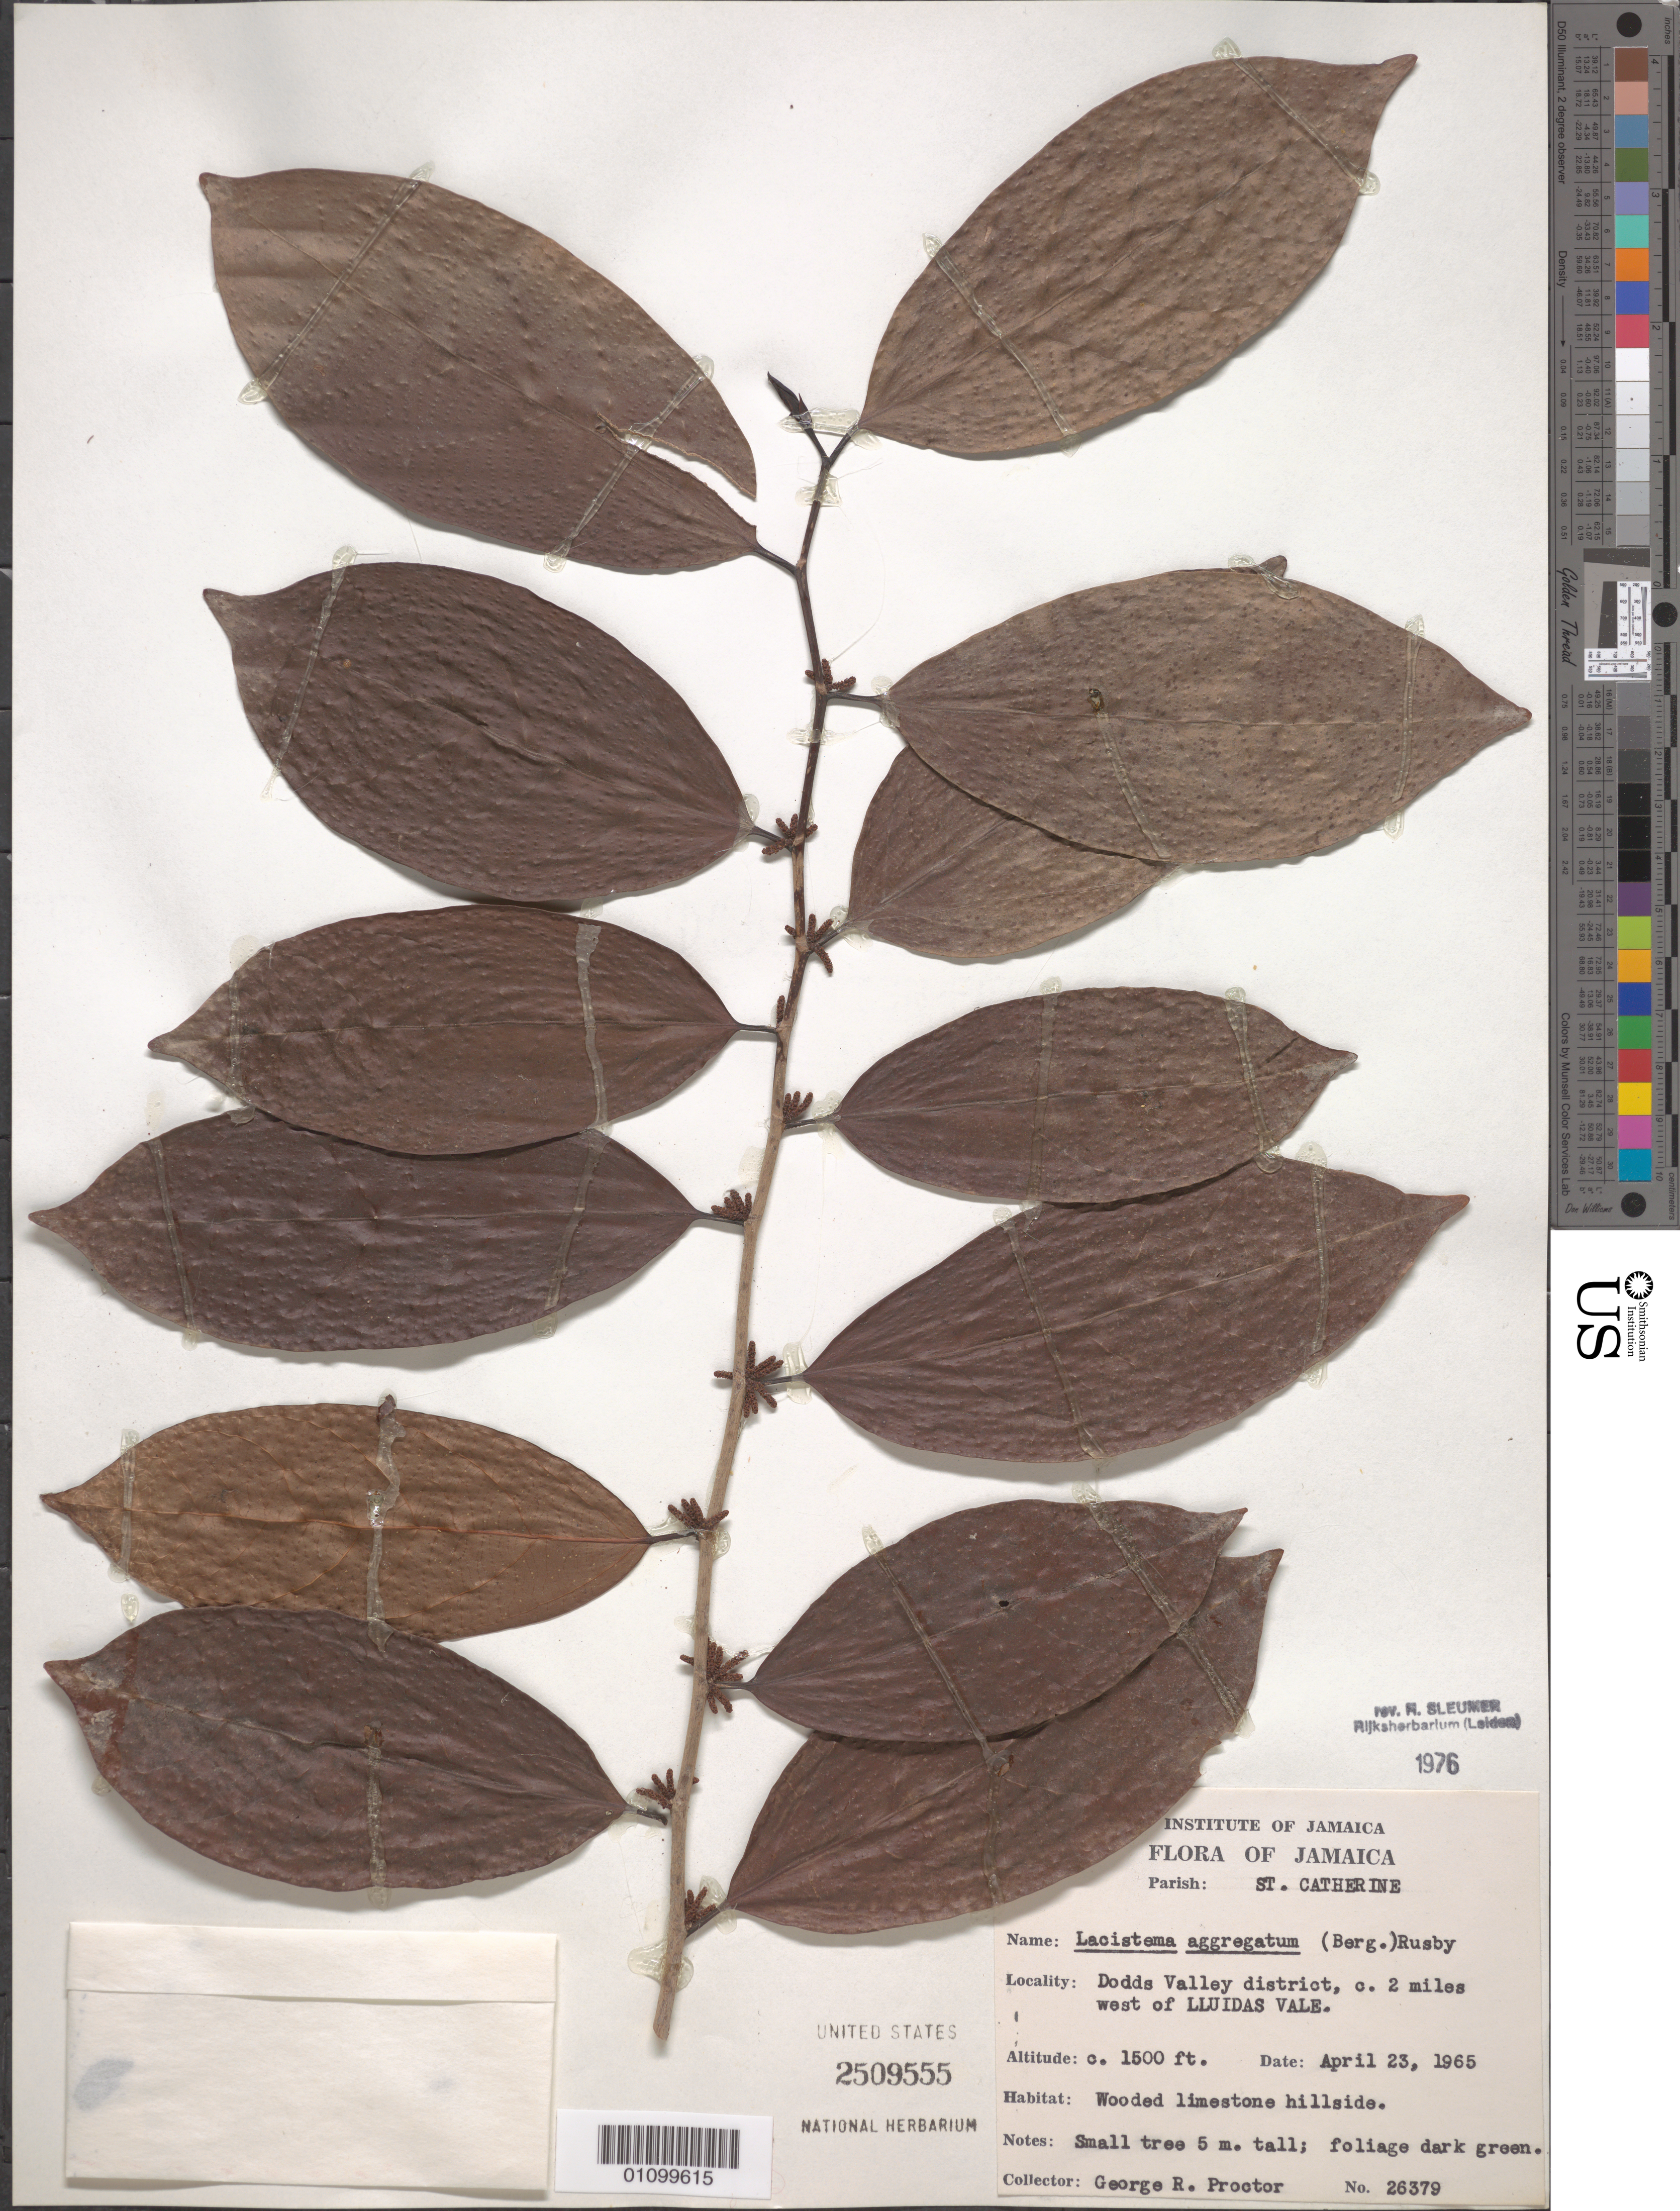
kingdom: Plantae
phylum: Tracheophyta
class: Magnoliopsida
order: Malpighiales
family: Lacistemataceae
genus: Lacistema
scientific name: Lacistema aggregatum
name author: (P.J. Bergius) Rusby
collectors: G. R. Proctor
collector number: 26379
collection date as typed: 23 Apr 1965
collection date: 1965-04-23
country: Jamaica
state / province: Saint Catherine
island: Jamaica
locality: Dodds Valley district, c. 2 miles W of LLuidas Vale.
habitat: Habitat: wooded limestone hillside.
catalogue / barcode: US 2509555